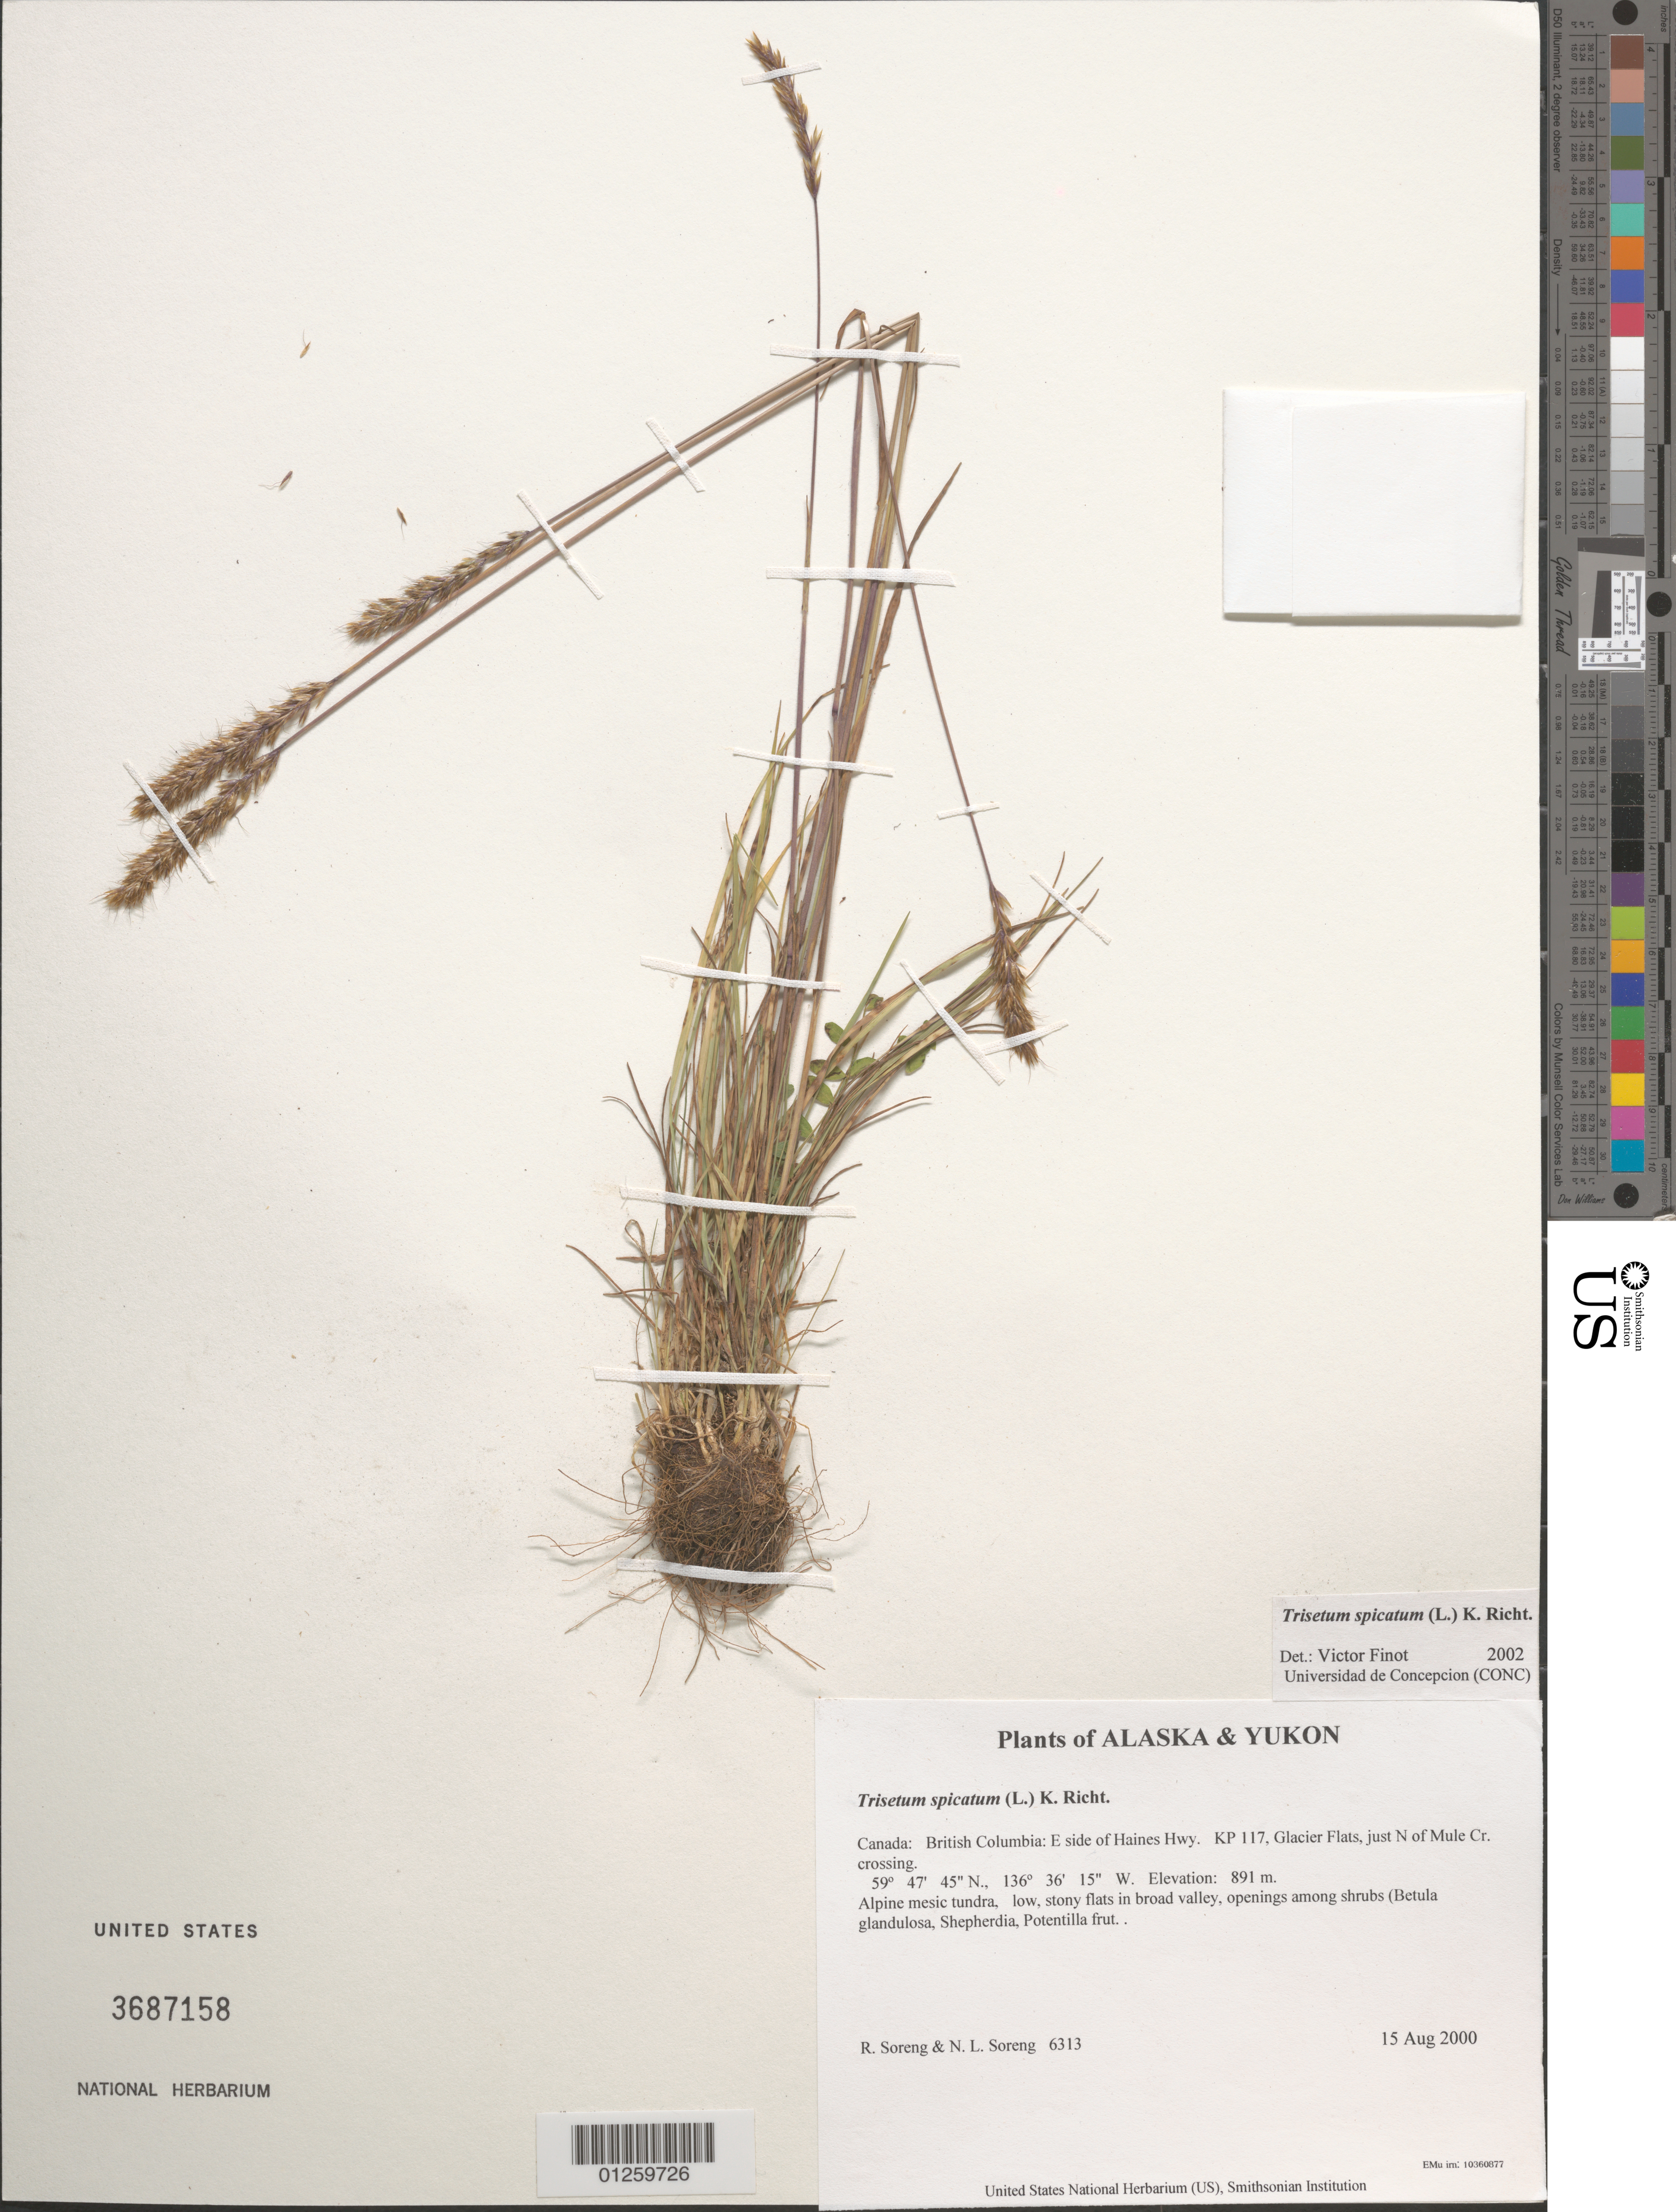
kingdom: Plantae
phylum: Tracheophyta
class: Liliopsida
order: Poales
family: Poaceae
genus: Koeleria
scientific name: Koeleria spicata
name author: (L.) Barberá et al.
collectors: R. J. Soreng & N. L. Soreng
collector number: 6313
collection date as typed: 15 Aug 2000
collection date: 2000-08-15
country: Canada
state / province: British Columbia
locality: E side of Haines Hwy. KP 117, Glacier Flats, just N of Mule Cr. crossing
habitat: Alpine mesic tundra, low, stony flats in broad valley, openings among shrubs (Betula glandulosa, Shepherdia, Potentilla frut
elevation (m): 891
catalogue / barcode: US 3687158